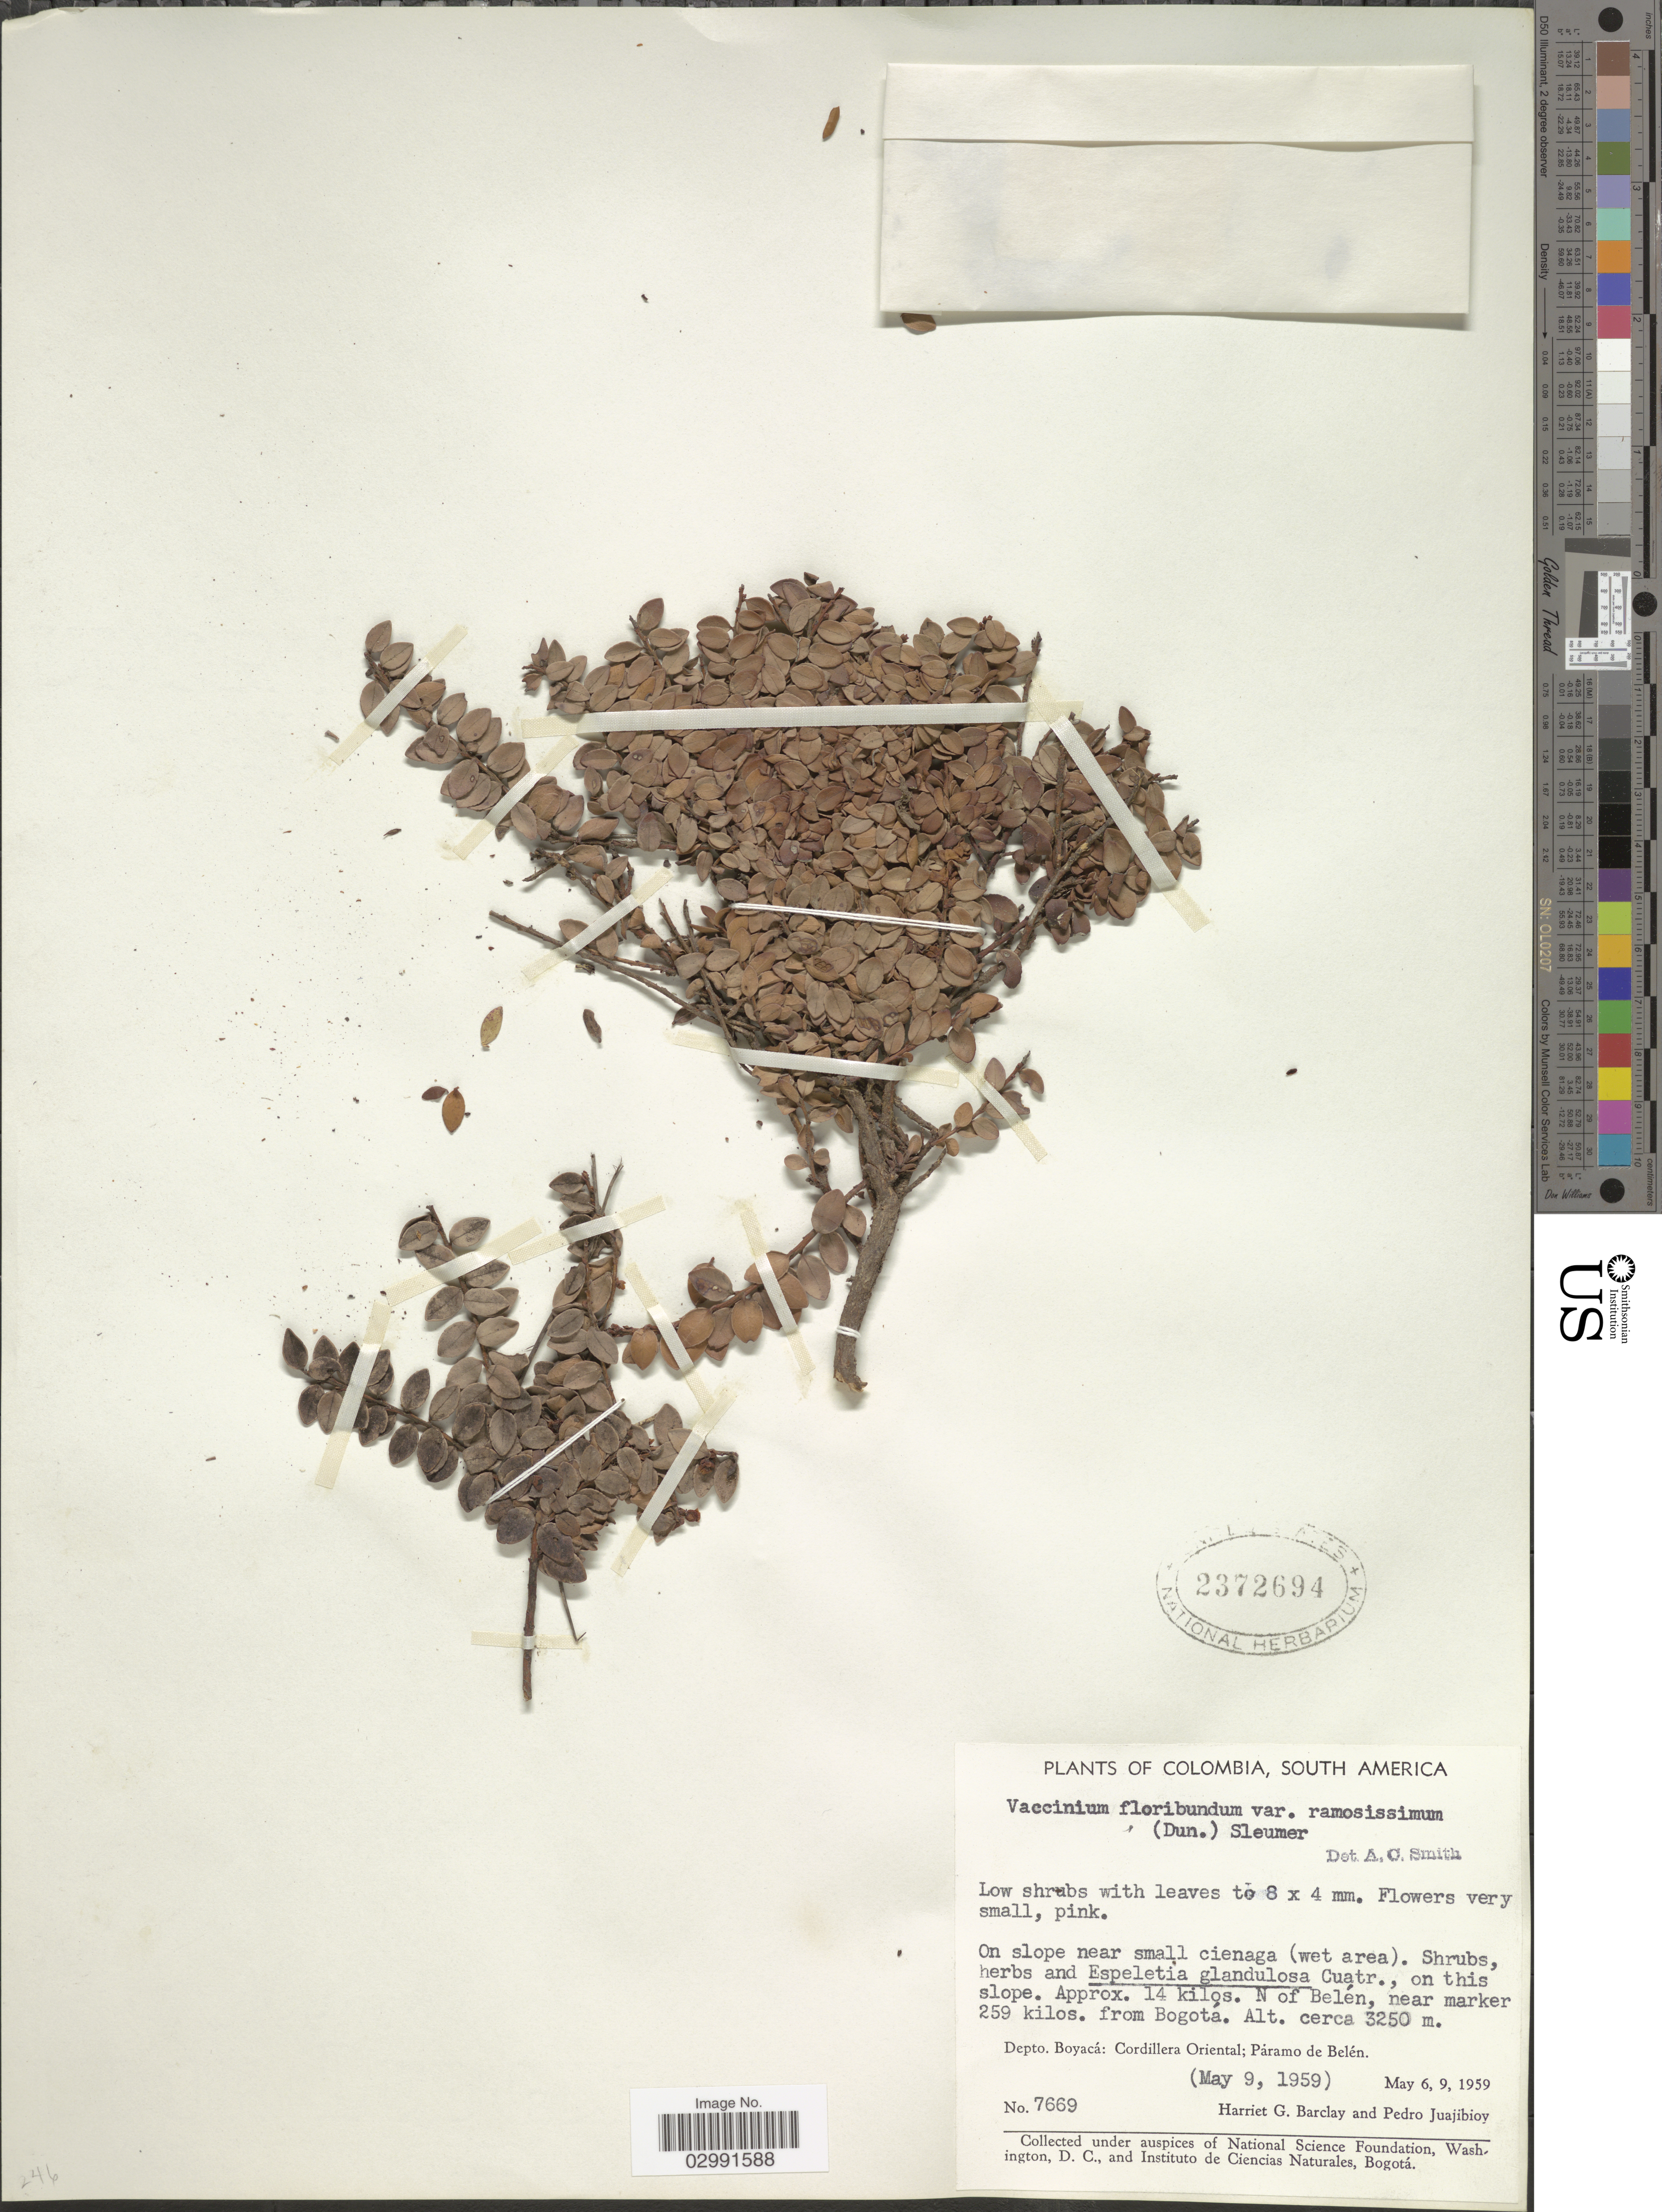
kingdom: Plantae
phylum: Tracheophyta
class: Magnoliopsida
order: Ericales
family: Ericaceae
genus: Vaccinium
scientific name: Vaccinium floribundum var. ramosissimum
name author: Kunth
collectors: H. G. Barclay & P. Juajibioy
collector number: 7669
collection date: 1959-05-09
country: Colombia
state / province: Boyacá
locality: Approx. 14 kilos. N of Belén, near marker 259 kilos. from Bogotá. Depto. Boyacá: Cordillera Oriental; Páramo de Belén.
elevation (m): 3250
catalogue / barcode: US 2372694